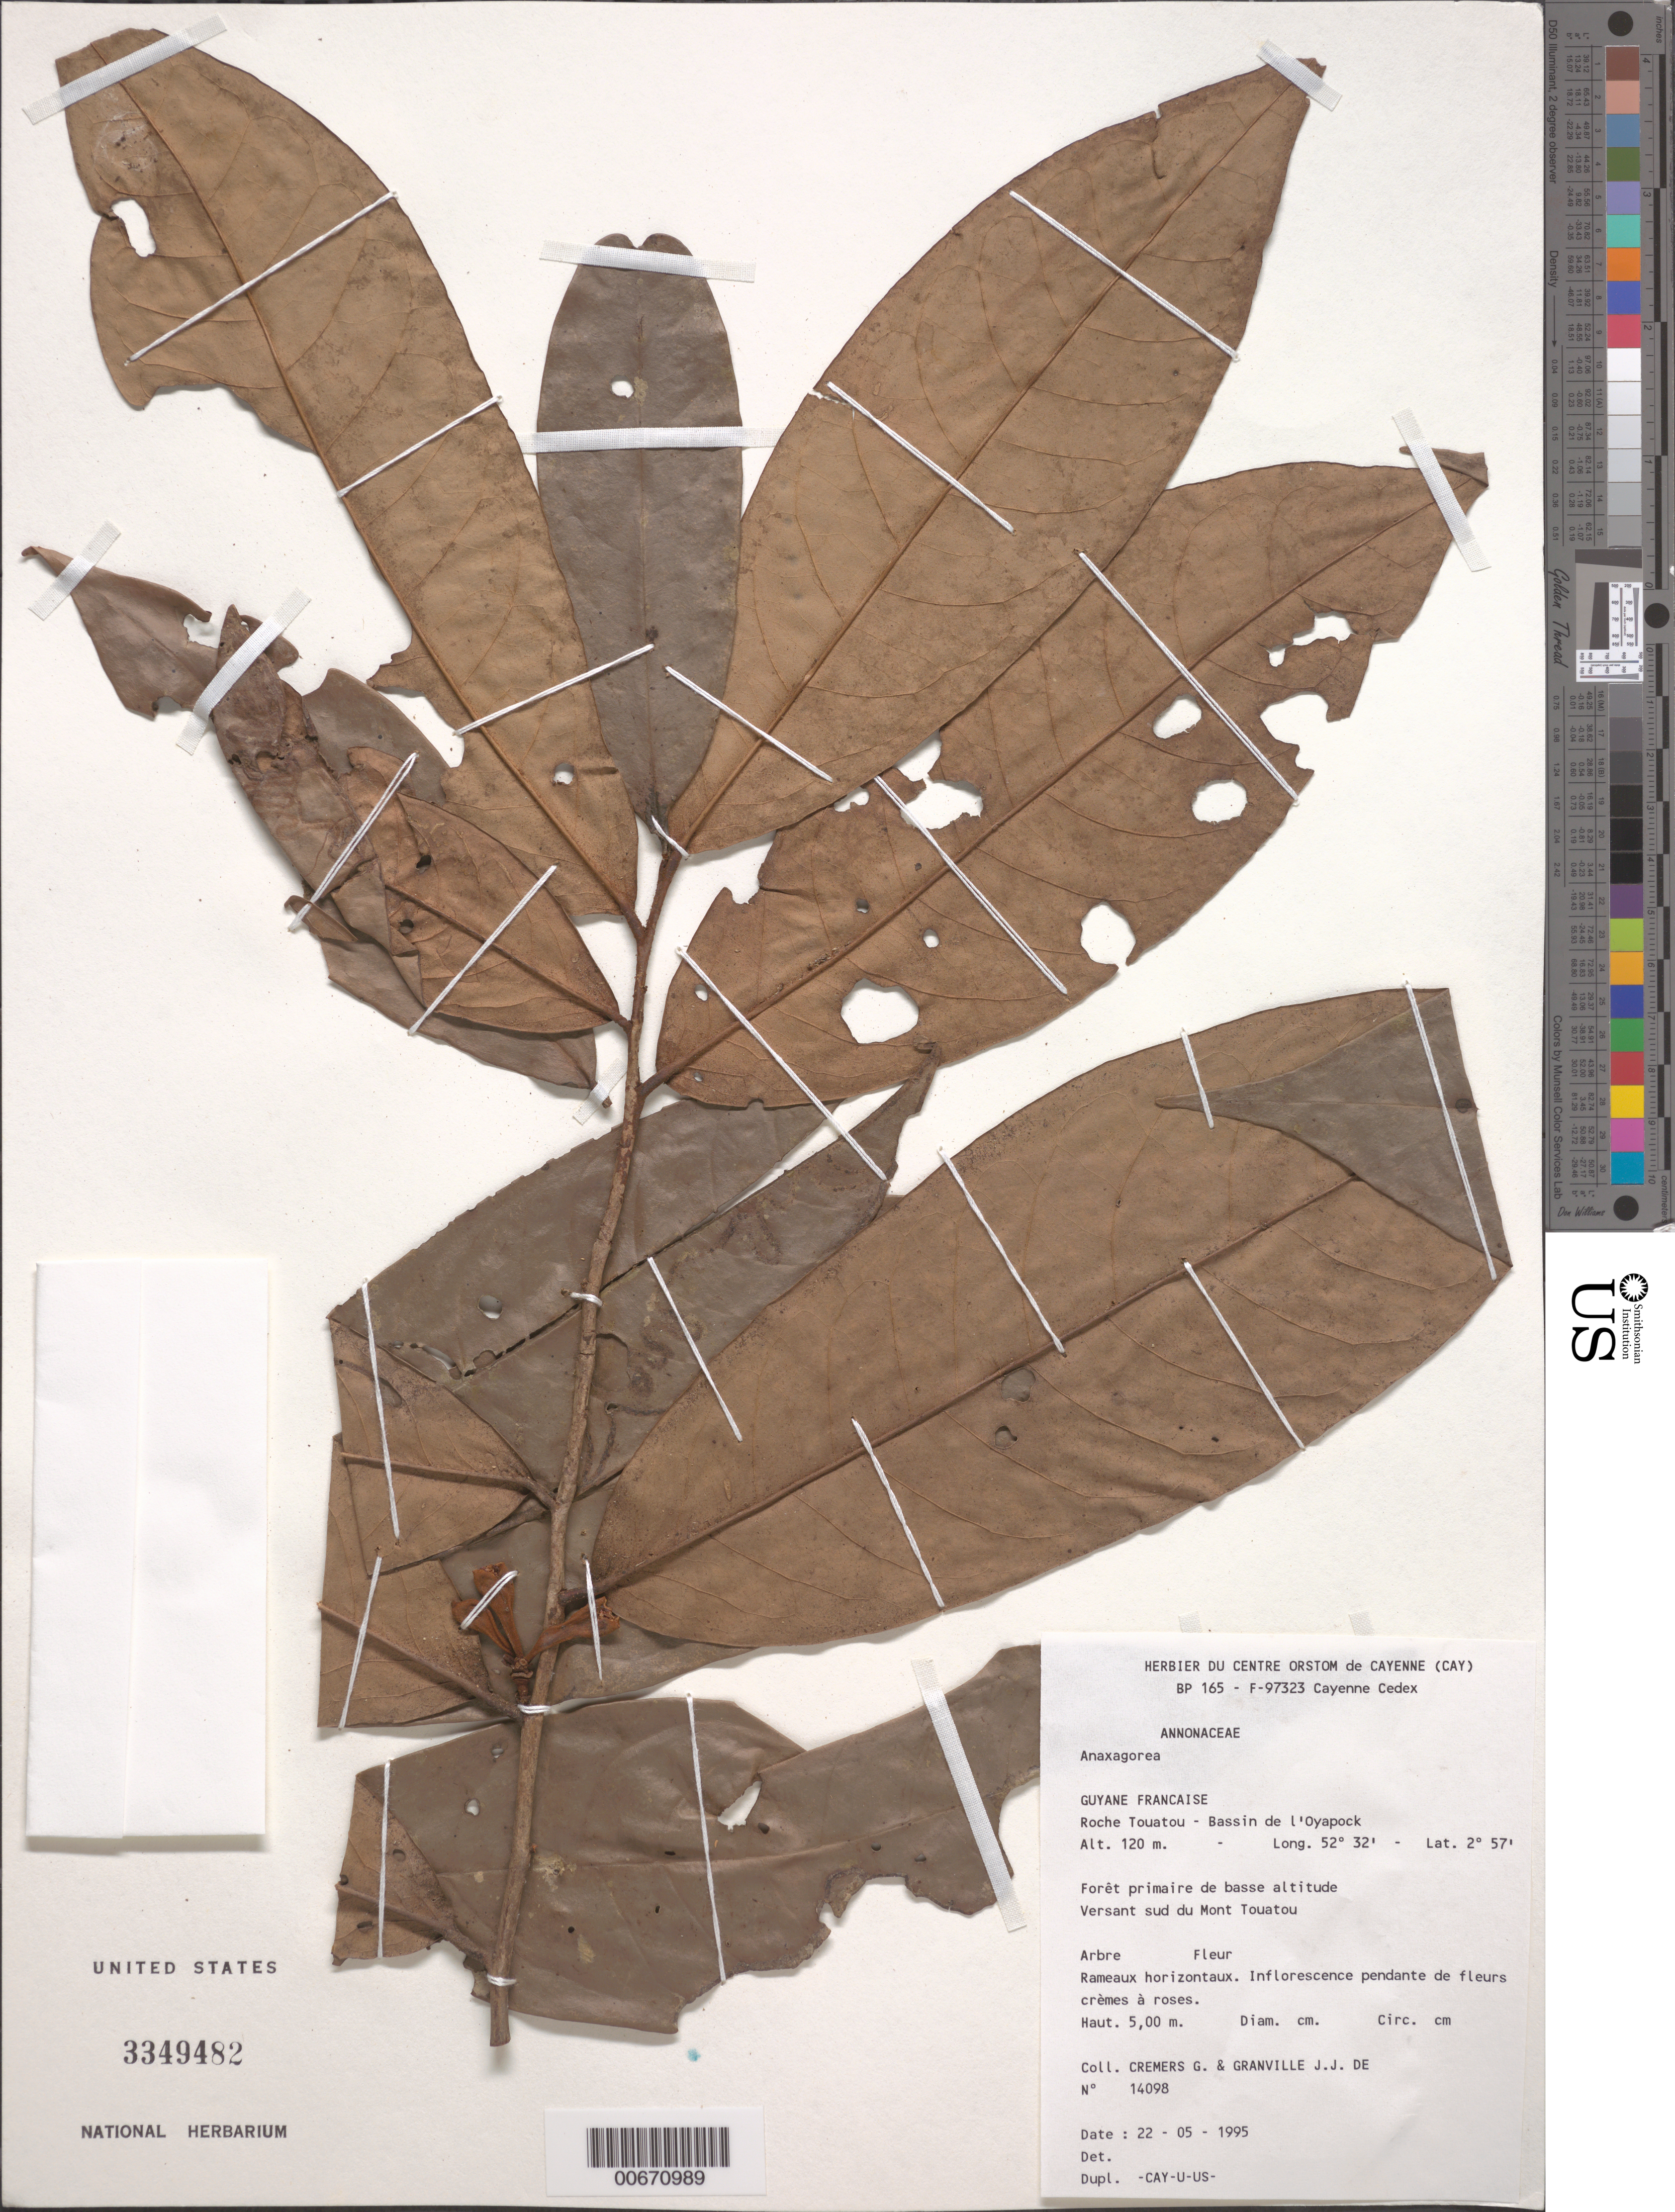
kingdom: Plantae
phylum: Tracheophyta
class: Magnoliopsida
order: Magnoliales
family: Annonaceae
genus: Anaxagorea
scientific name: Anaxagorea sp.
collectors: G. Cremers & J.-J. de Granville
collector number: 14098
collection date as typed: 22-May-95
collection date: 1995-05-22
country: French Guiana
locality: Roche Touatou, Bassin de l'Oyapock, versant sud du Mont Touatou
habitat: Low primary forest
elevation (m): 120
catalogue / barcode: US 3349482